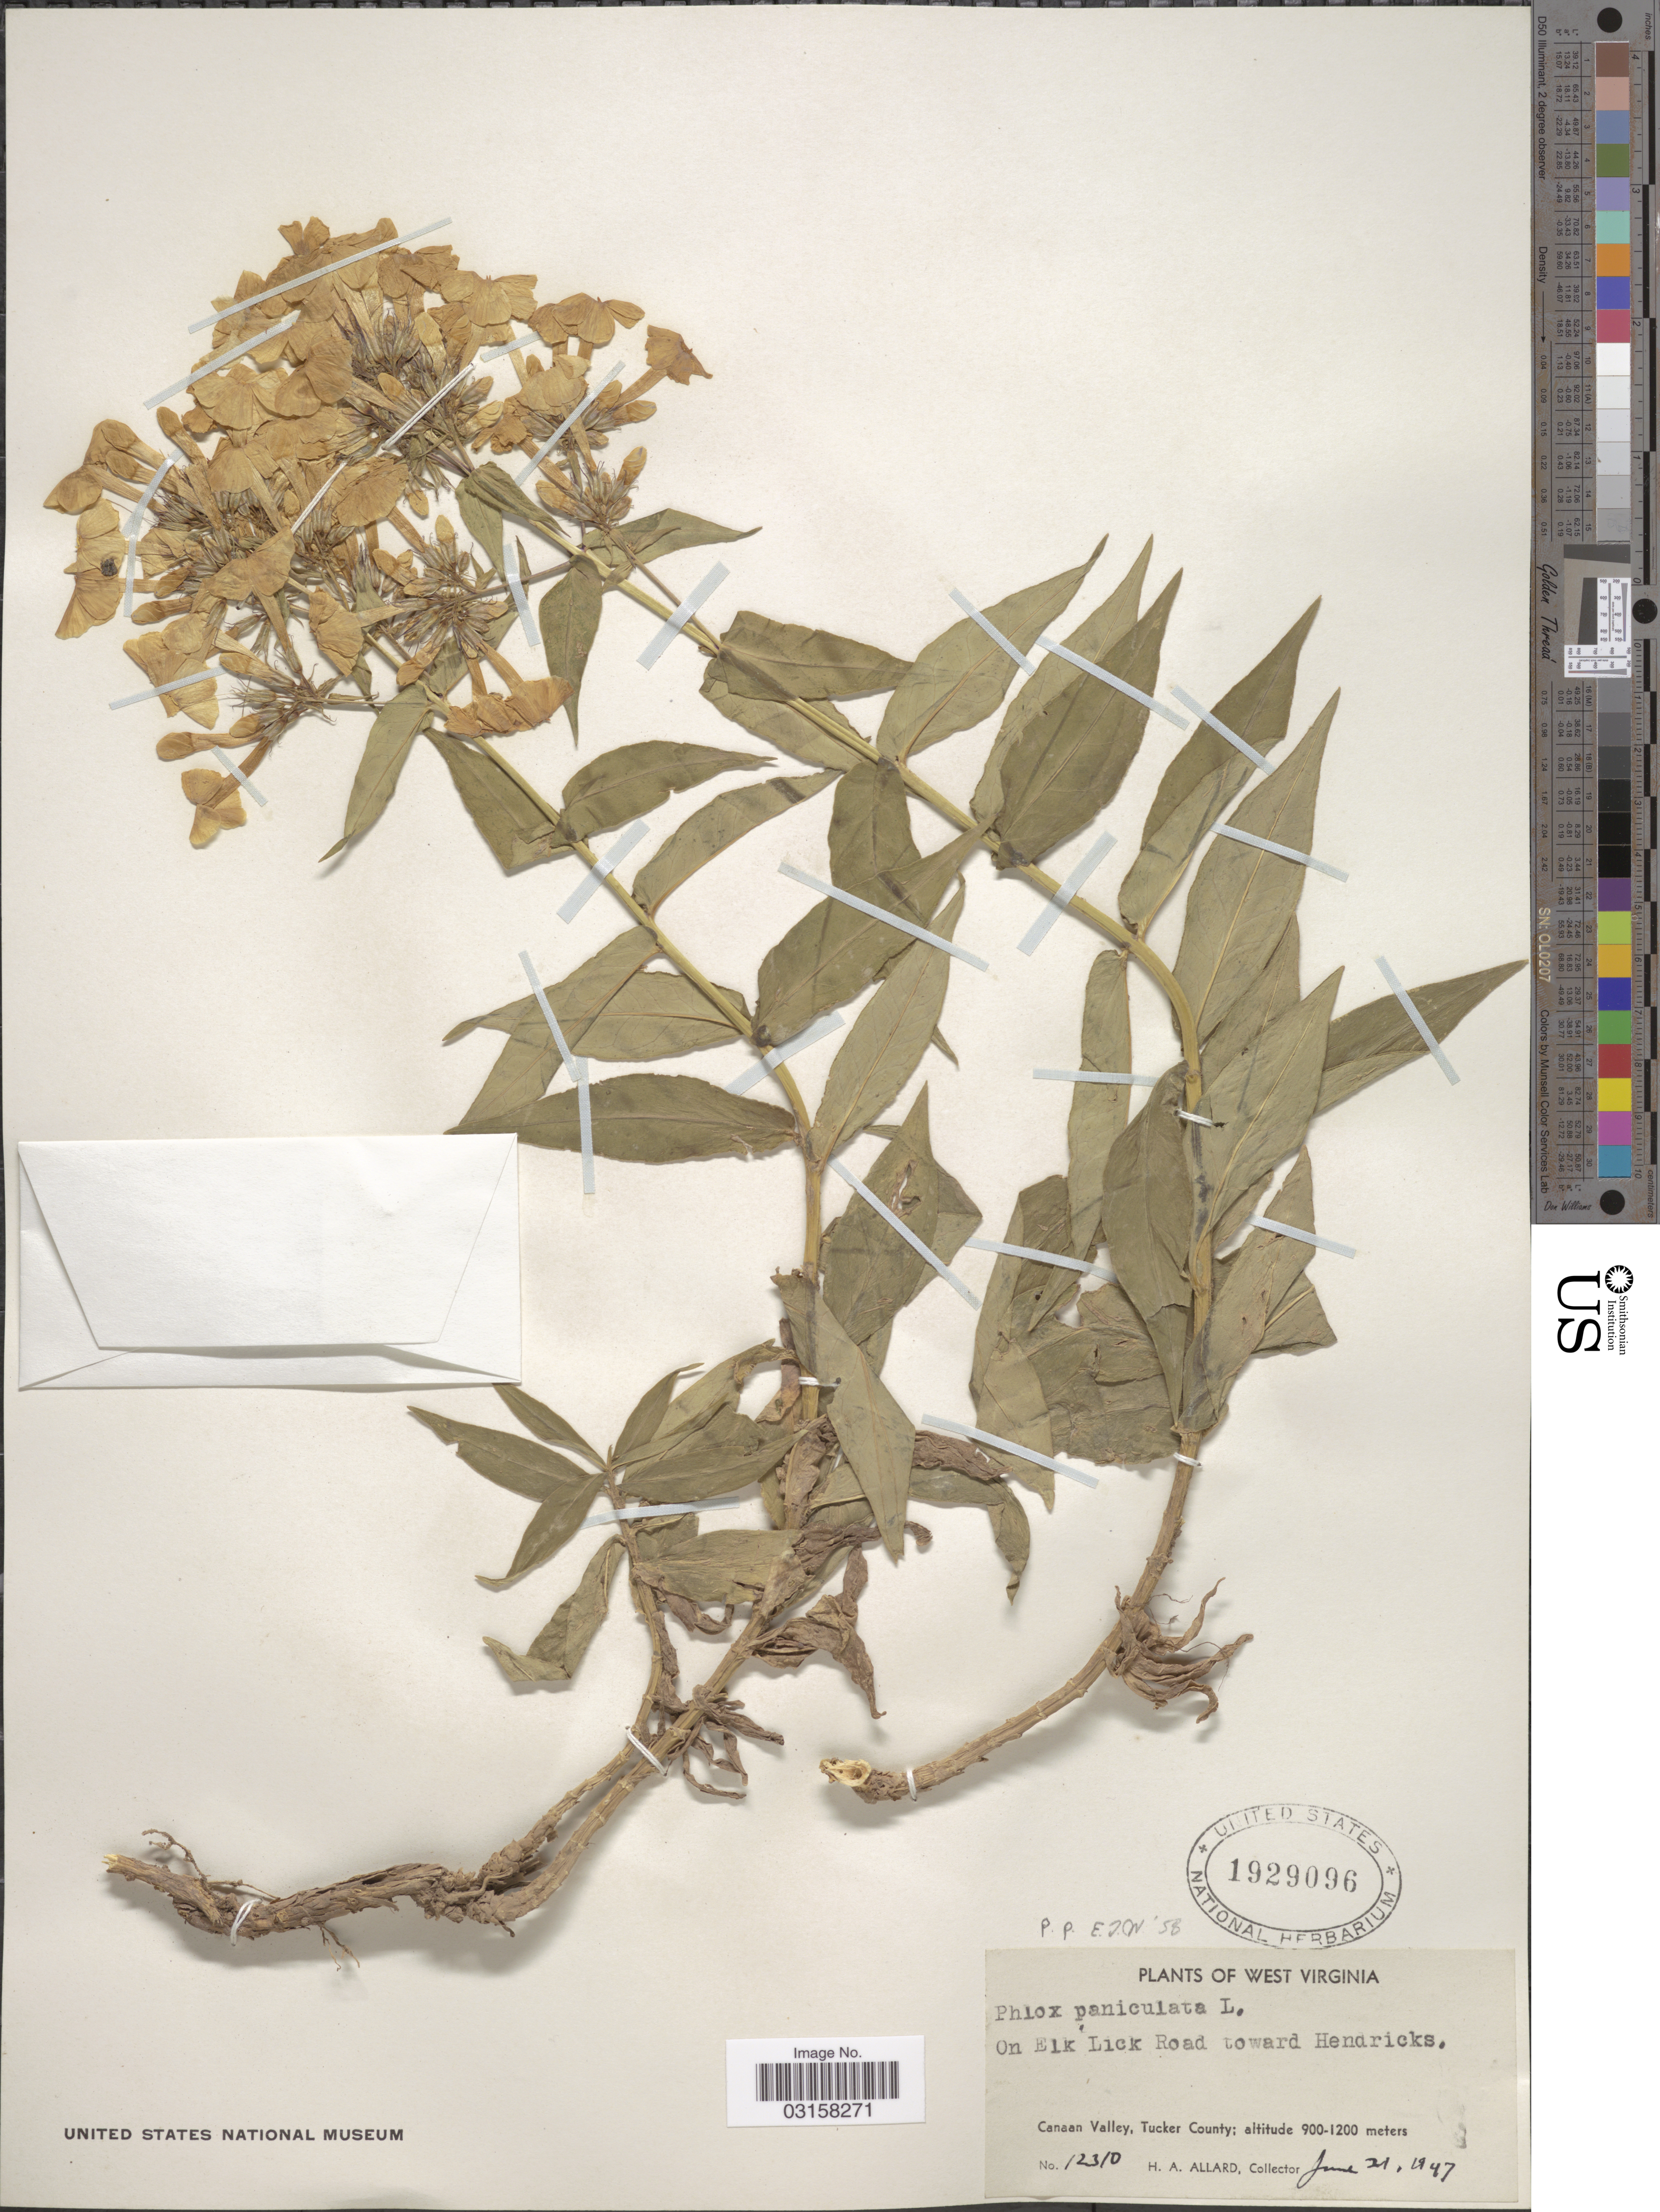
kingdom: Plantae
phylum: Tracheophyta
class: Magnoliopsida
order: Ericales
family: Polemoniaceae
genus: Phlox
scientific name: Phlox paniculata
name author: L.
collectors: H. A. Allard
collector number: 12310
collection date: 1947-06-21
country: United States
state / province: West Virginia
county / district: Tucker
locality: On Elk Lick Road toward Hendricks. Canaan Valley, Tucker County.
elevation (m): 900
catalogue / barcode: US 1929096